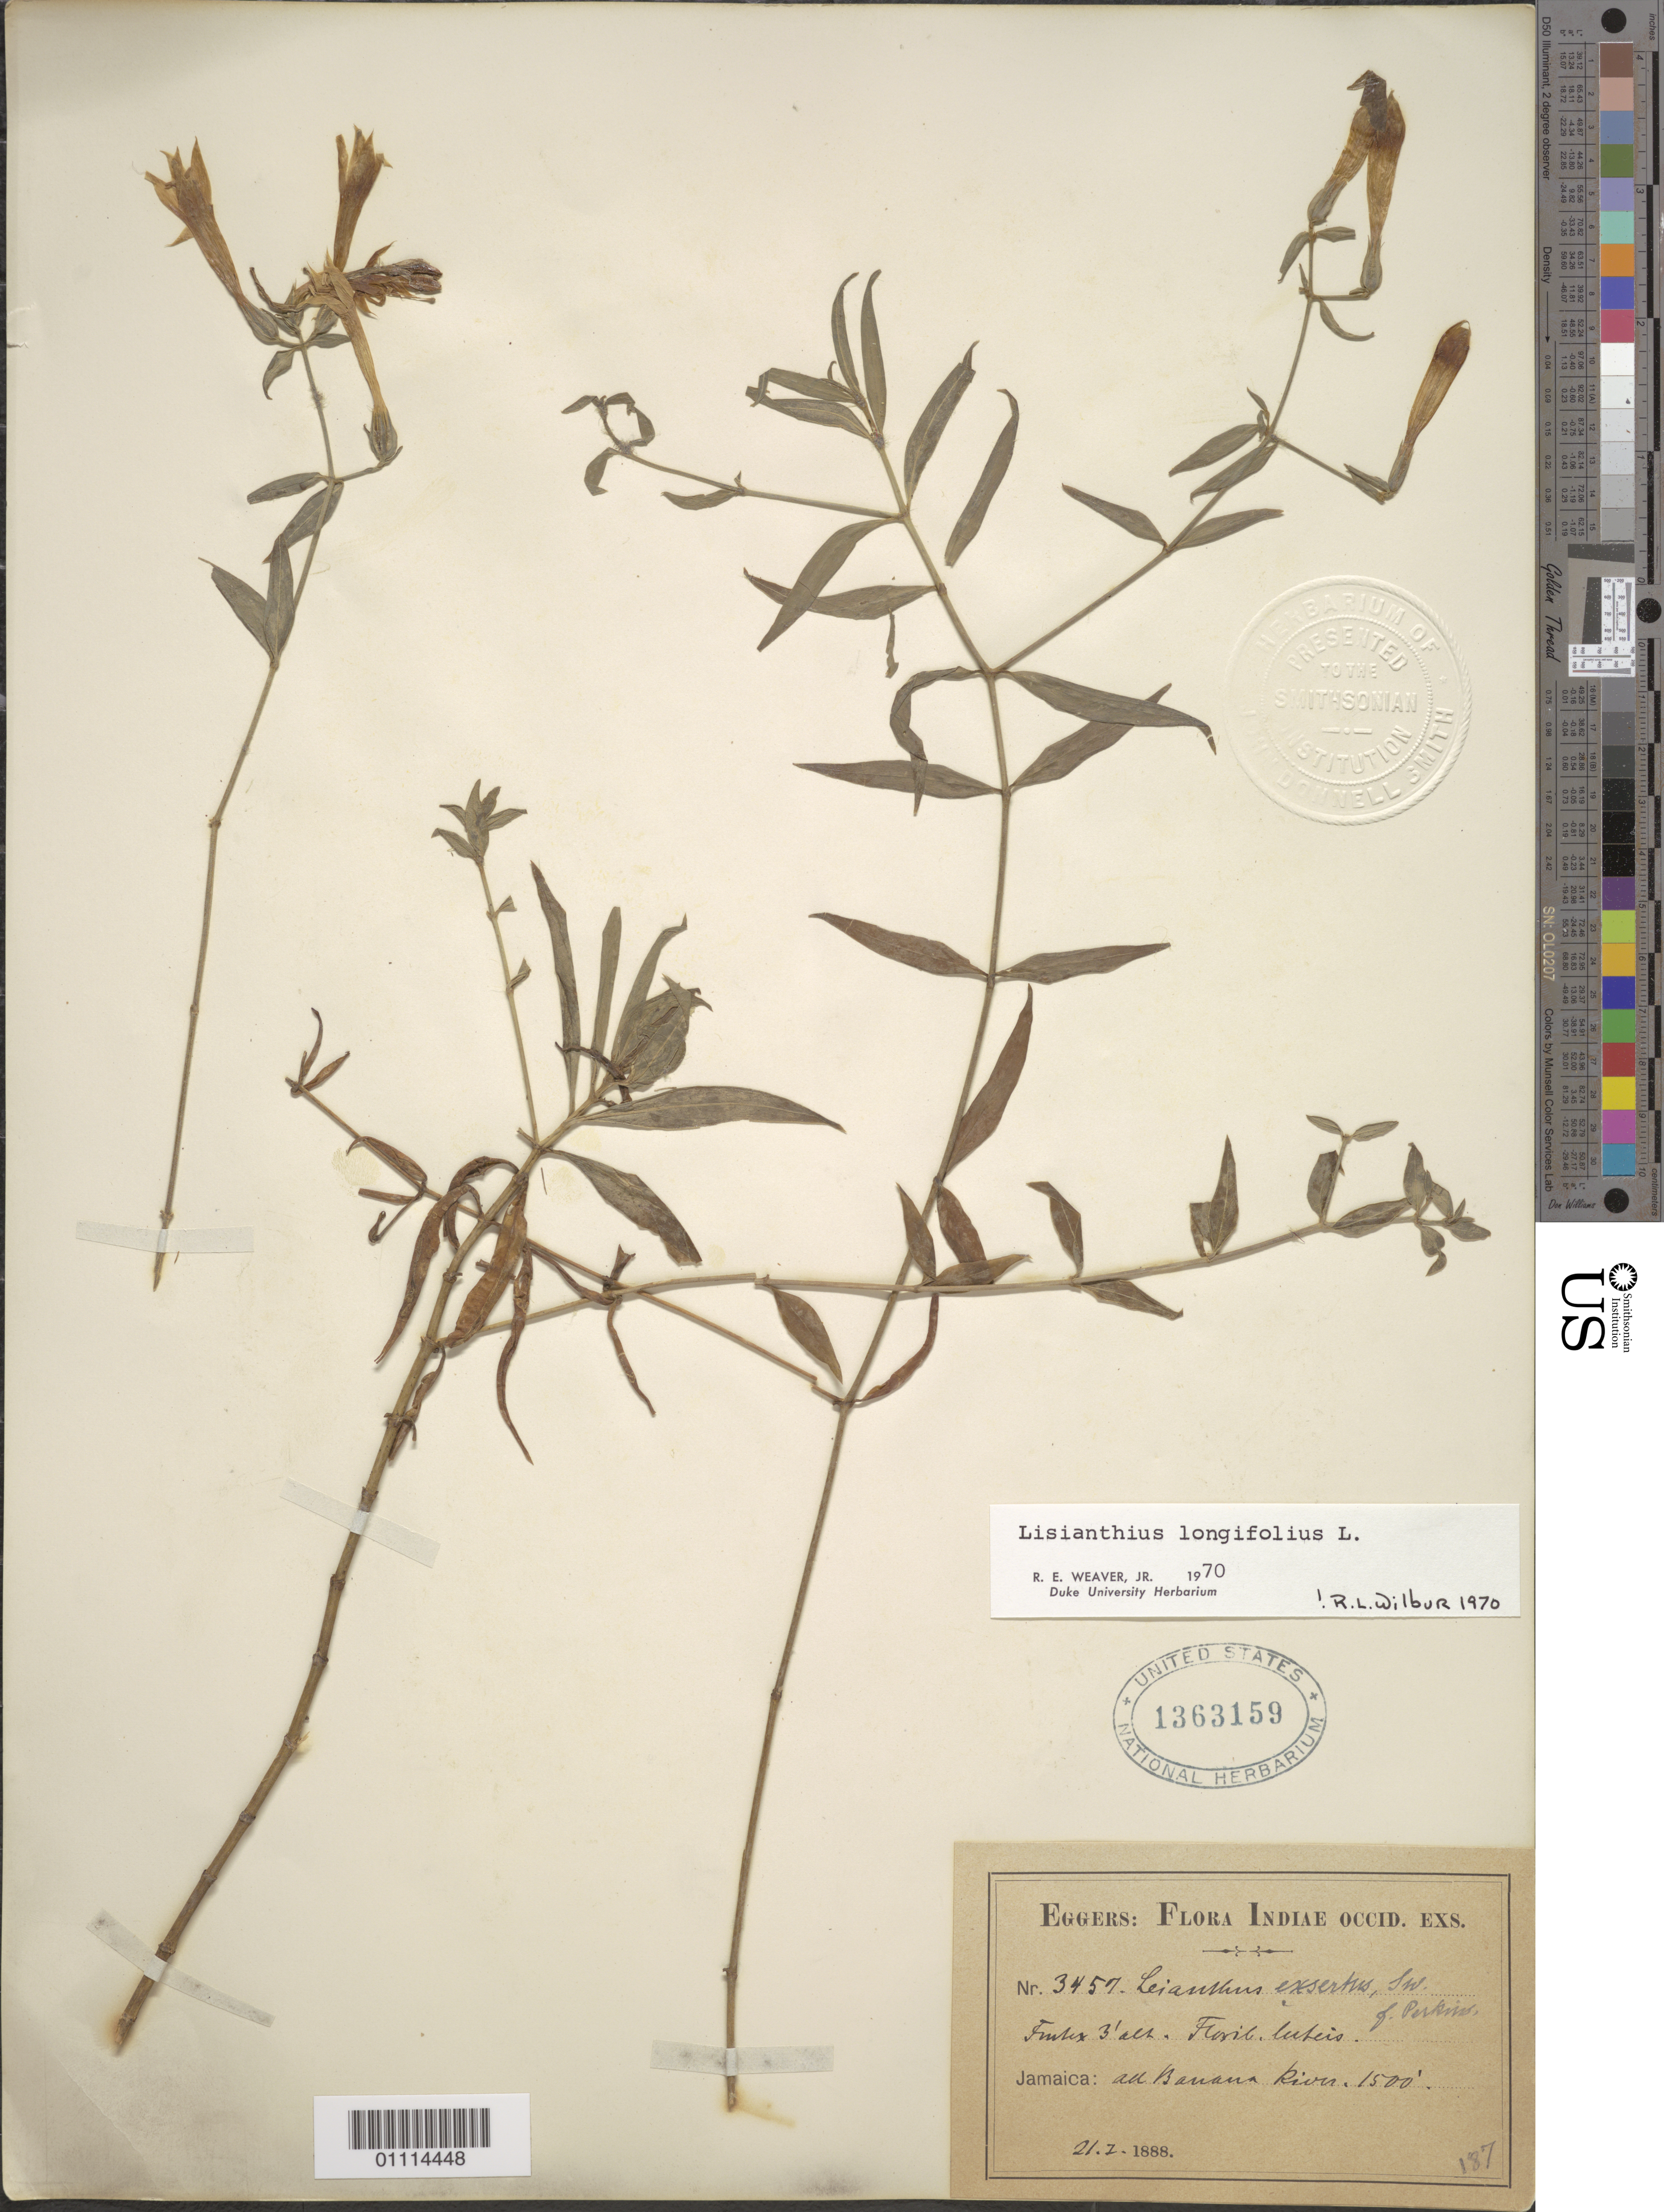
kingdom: Plantae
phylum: Tracheophyta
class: Magnoliopsida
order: Gentianales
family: Gentianaceae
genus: Lisianthius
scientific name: Lisianthius longifolius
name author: L.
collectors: H. F. A. von Eggers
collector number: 3457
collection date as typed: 21 Jul 1888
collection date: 1888-07-21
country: Jamaica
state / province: Saint Thomas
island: Jamaica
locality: Au Banana River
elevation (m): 457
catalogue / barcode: US 1363159